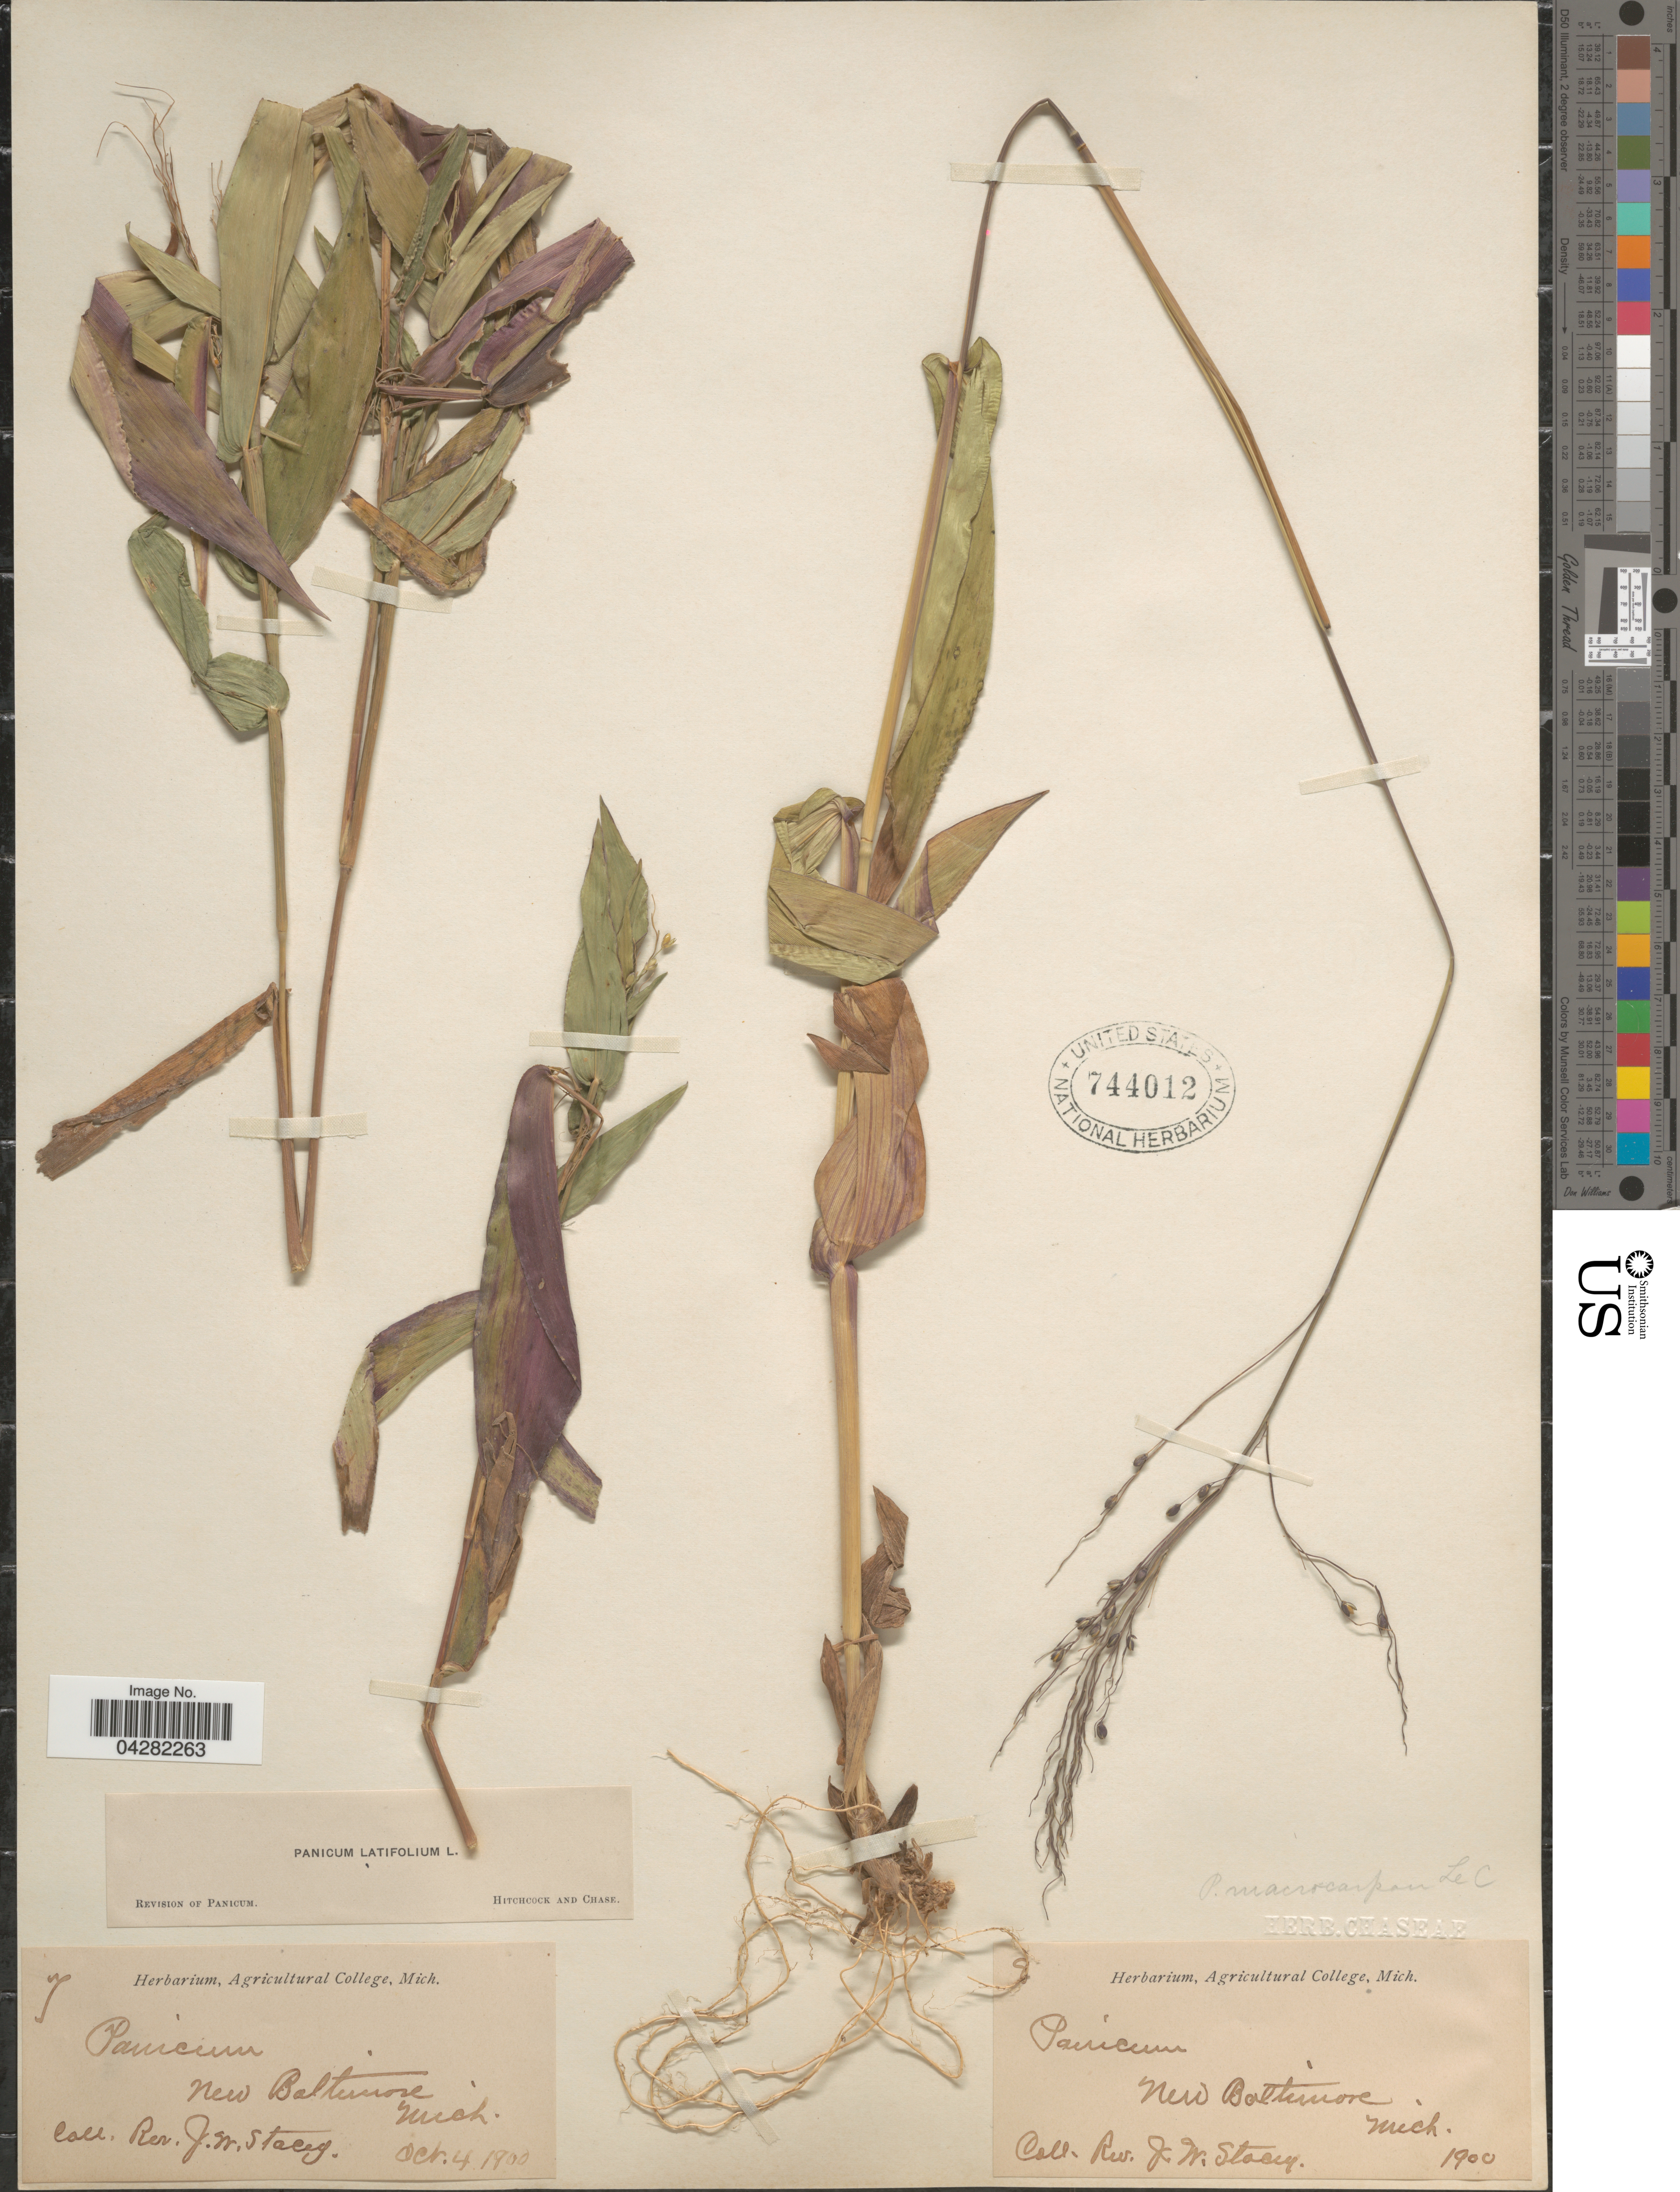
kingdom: Plantae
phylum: Tracheophyta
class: Liliopsida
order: Poales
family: Poaceae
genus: Dichanthelium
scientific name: Dichanthelium laxiflorum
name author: (Lam.) Gould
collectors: J. W. Stacey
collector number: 7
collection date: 1900-10-04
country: United States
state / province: Michigan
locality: New Baltimore.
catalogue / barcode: US 744012